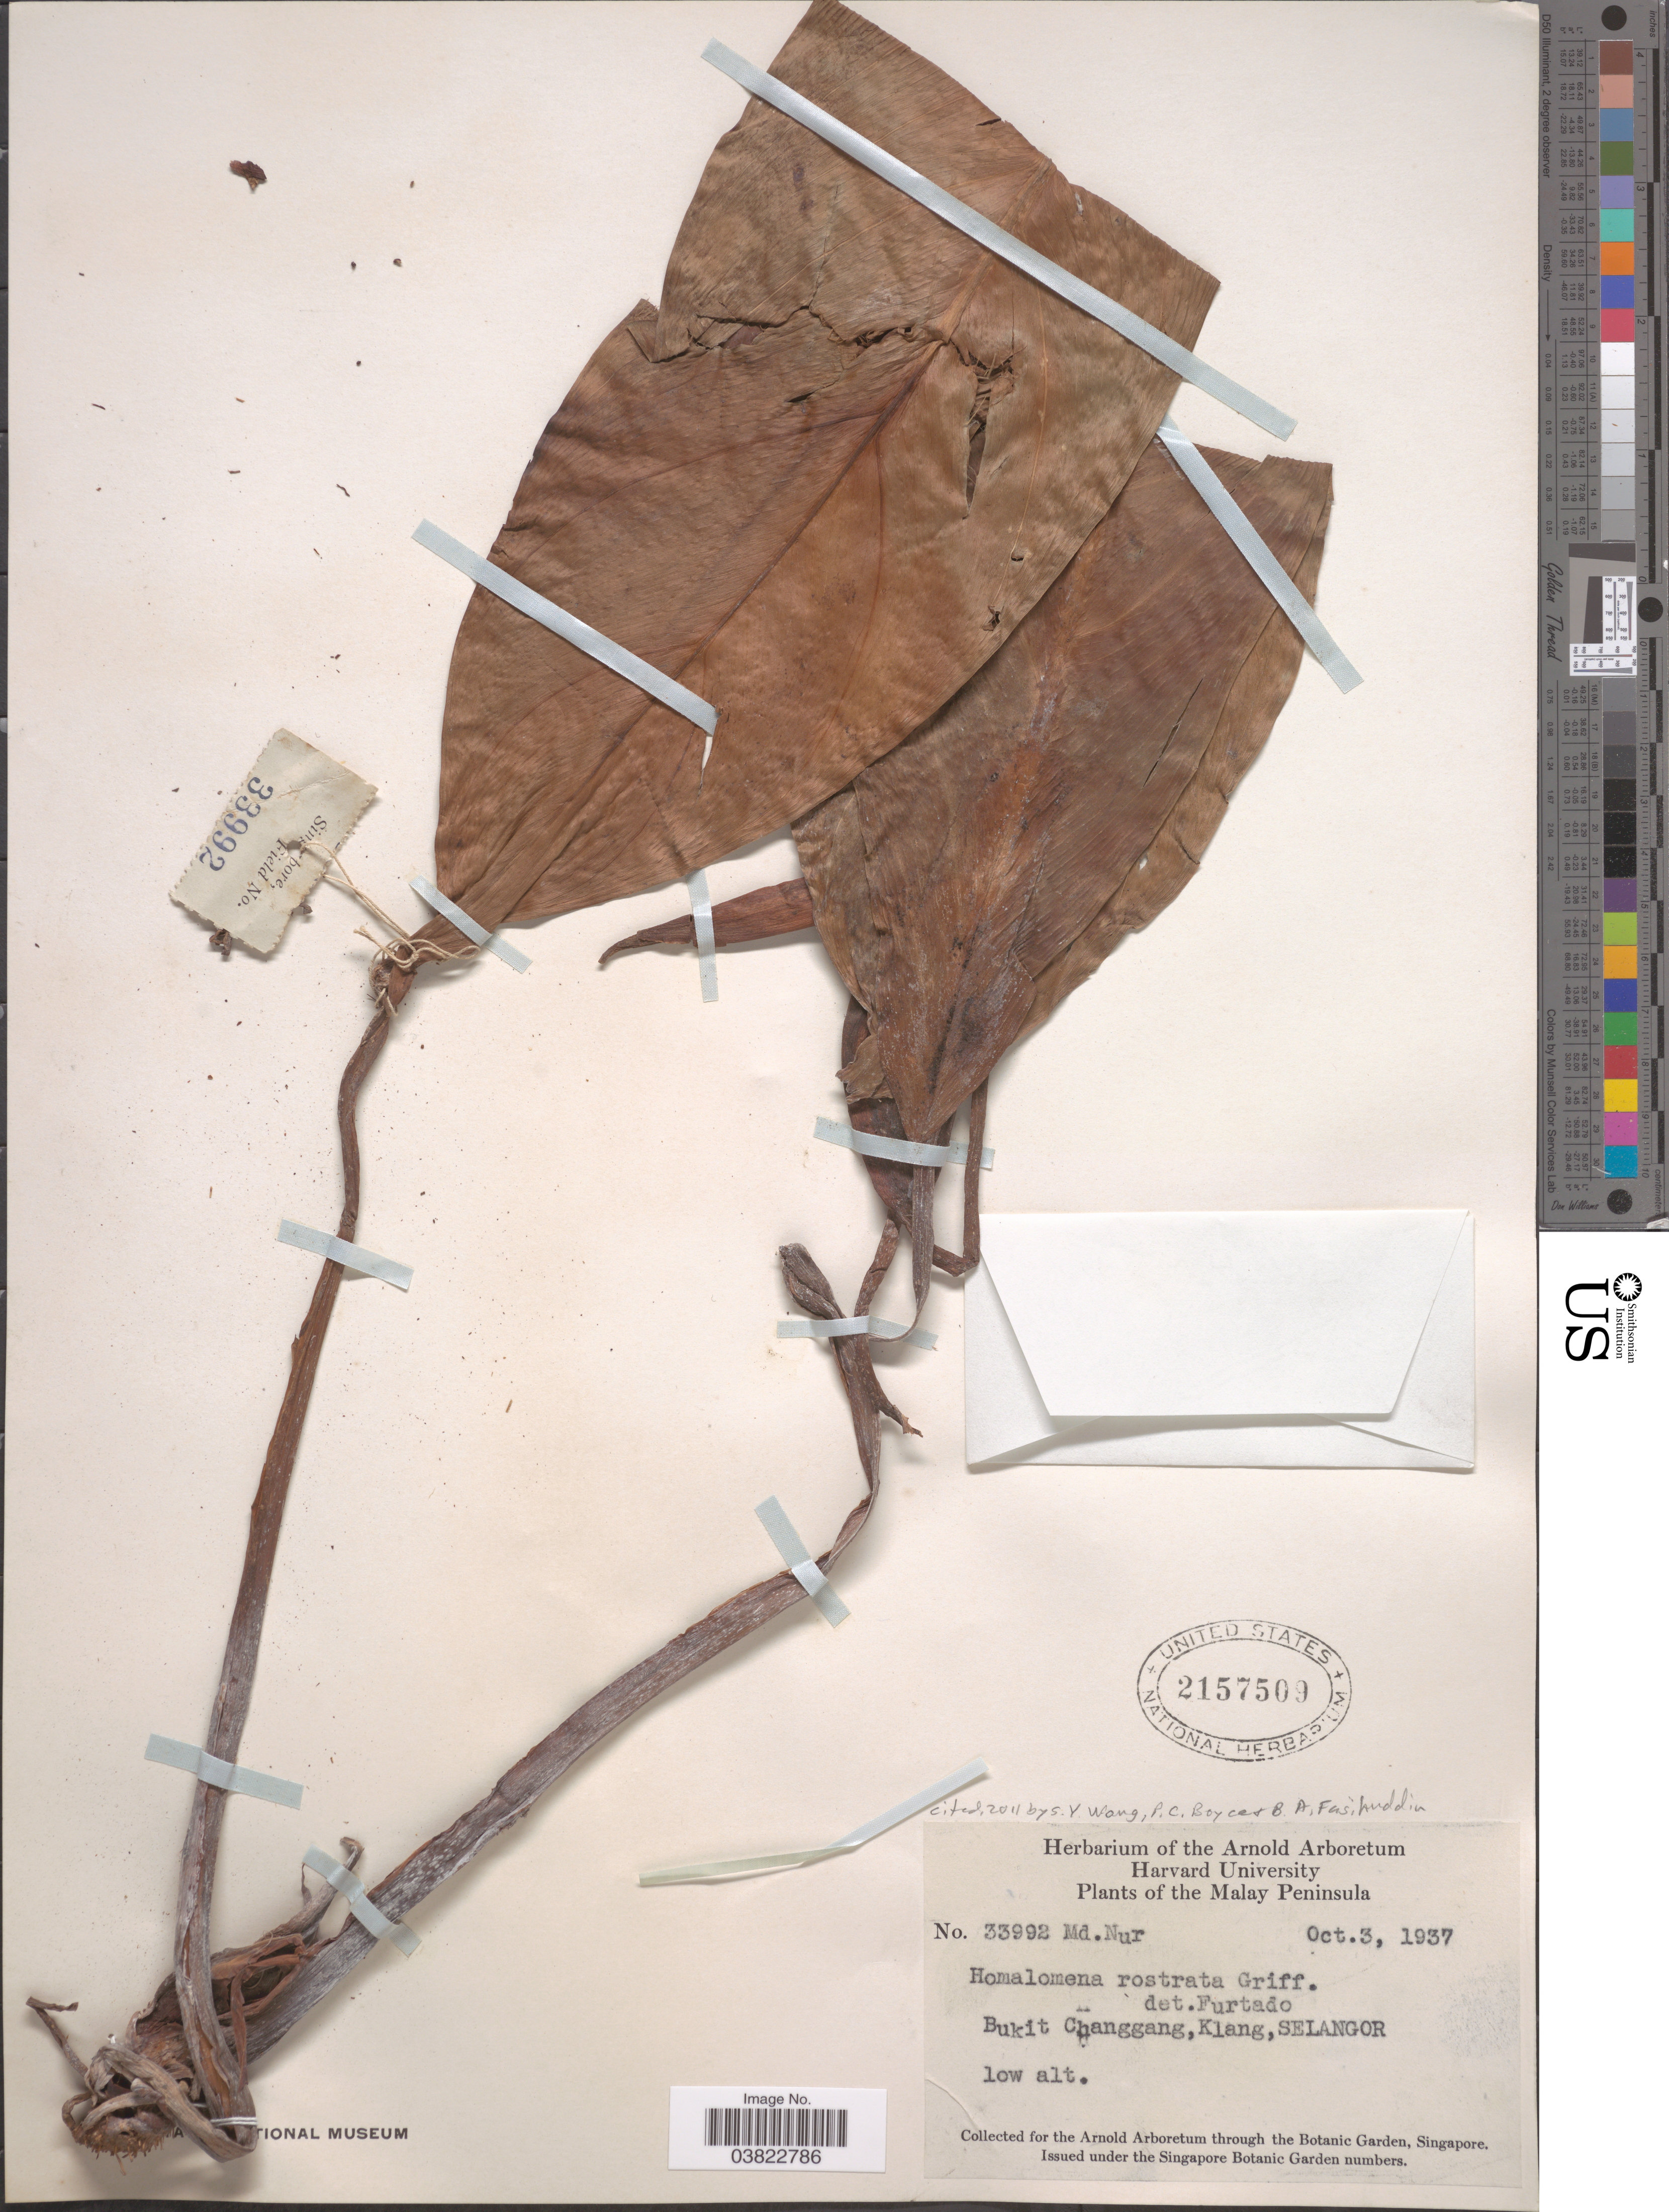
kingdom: Plantae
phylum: Tracheophyta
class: Liliopsida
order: Alismatales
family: Araceae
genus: Homalomena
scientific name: Homalomena rostrata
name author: Griff.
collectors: M. Nur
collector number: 33992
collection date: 1937-10-03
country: Malaysia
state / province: Selangor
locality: Malay Peninsula. Bukit Changgang, Klang.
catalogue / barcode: US 2157509